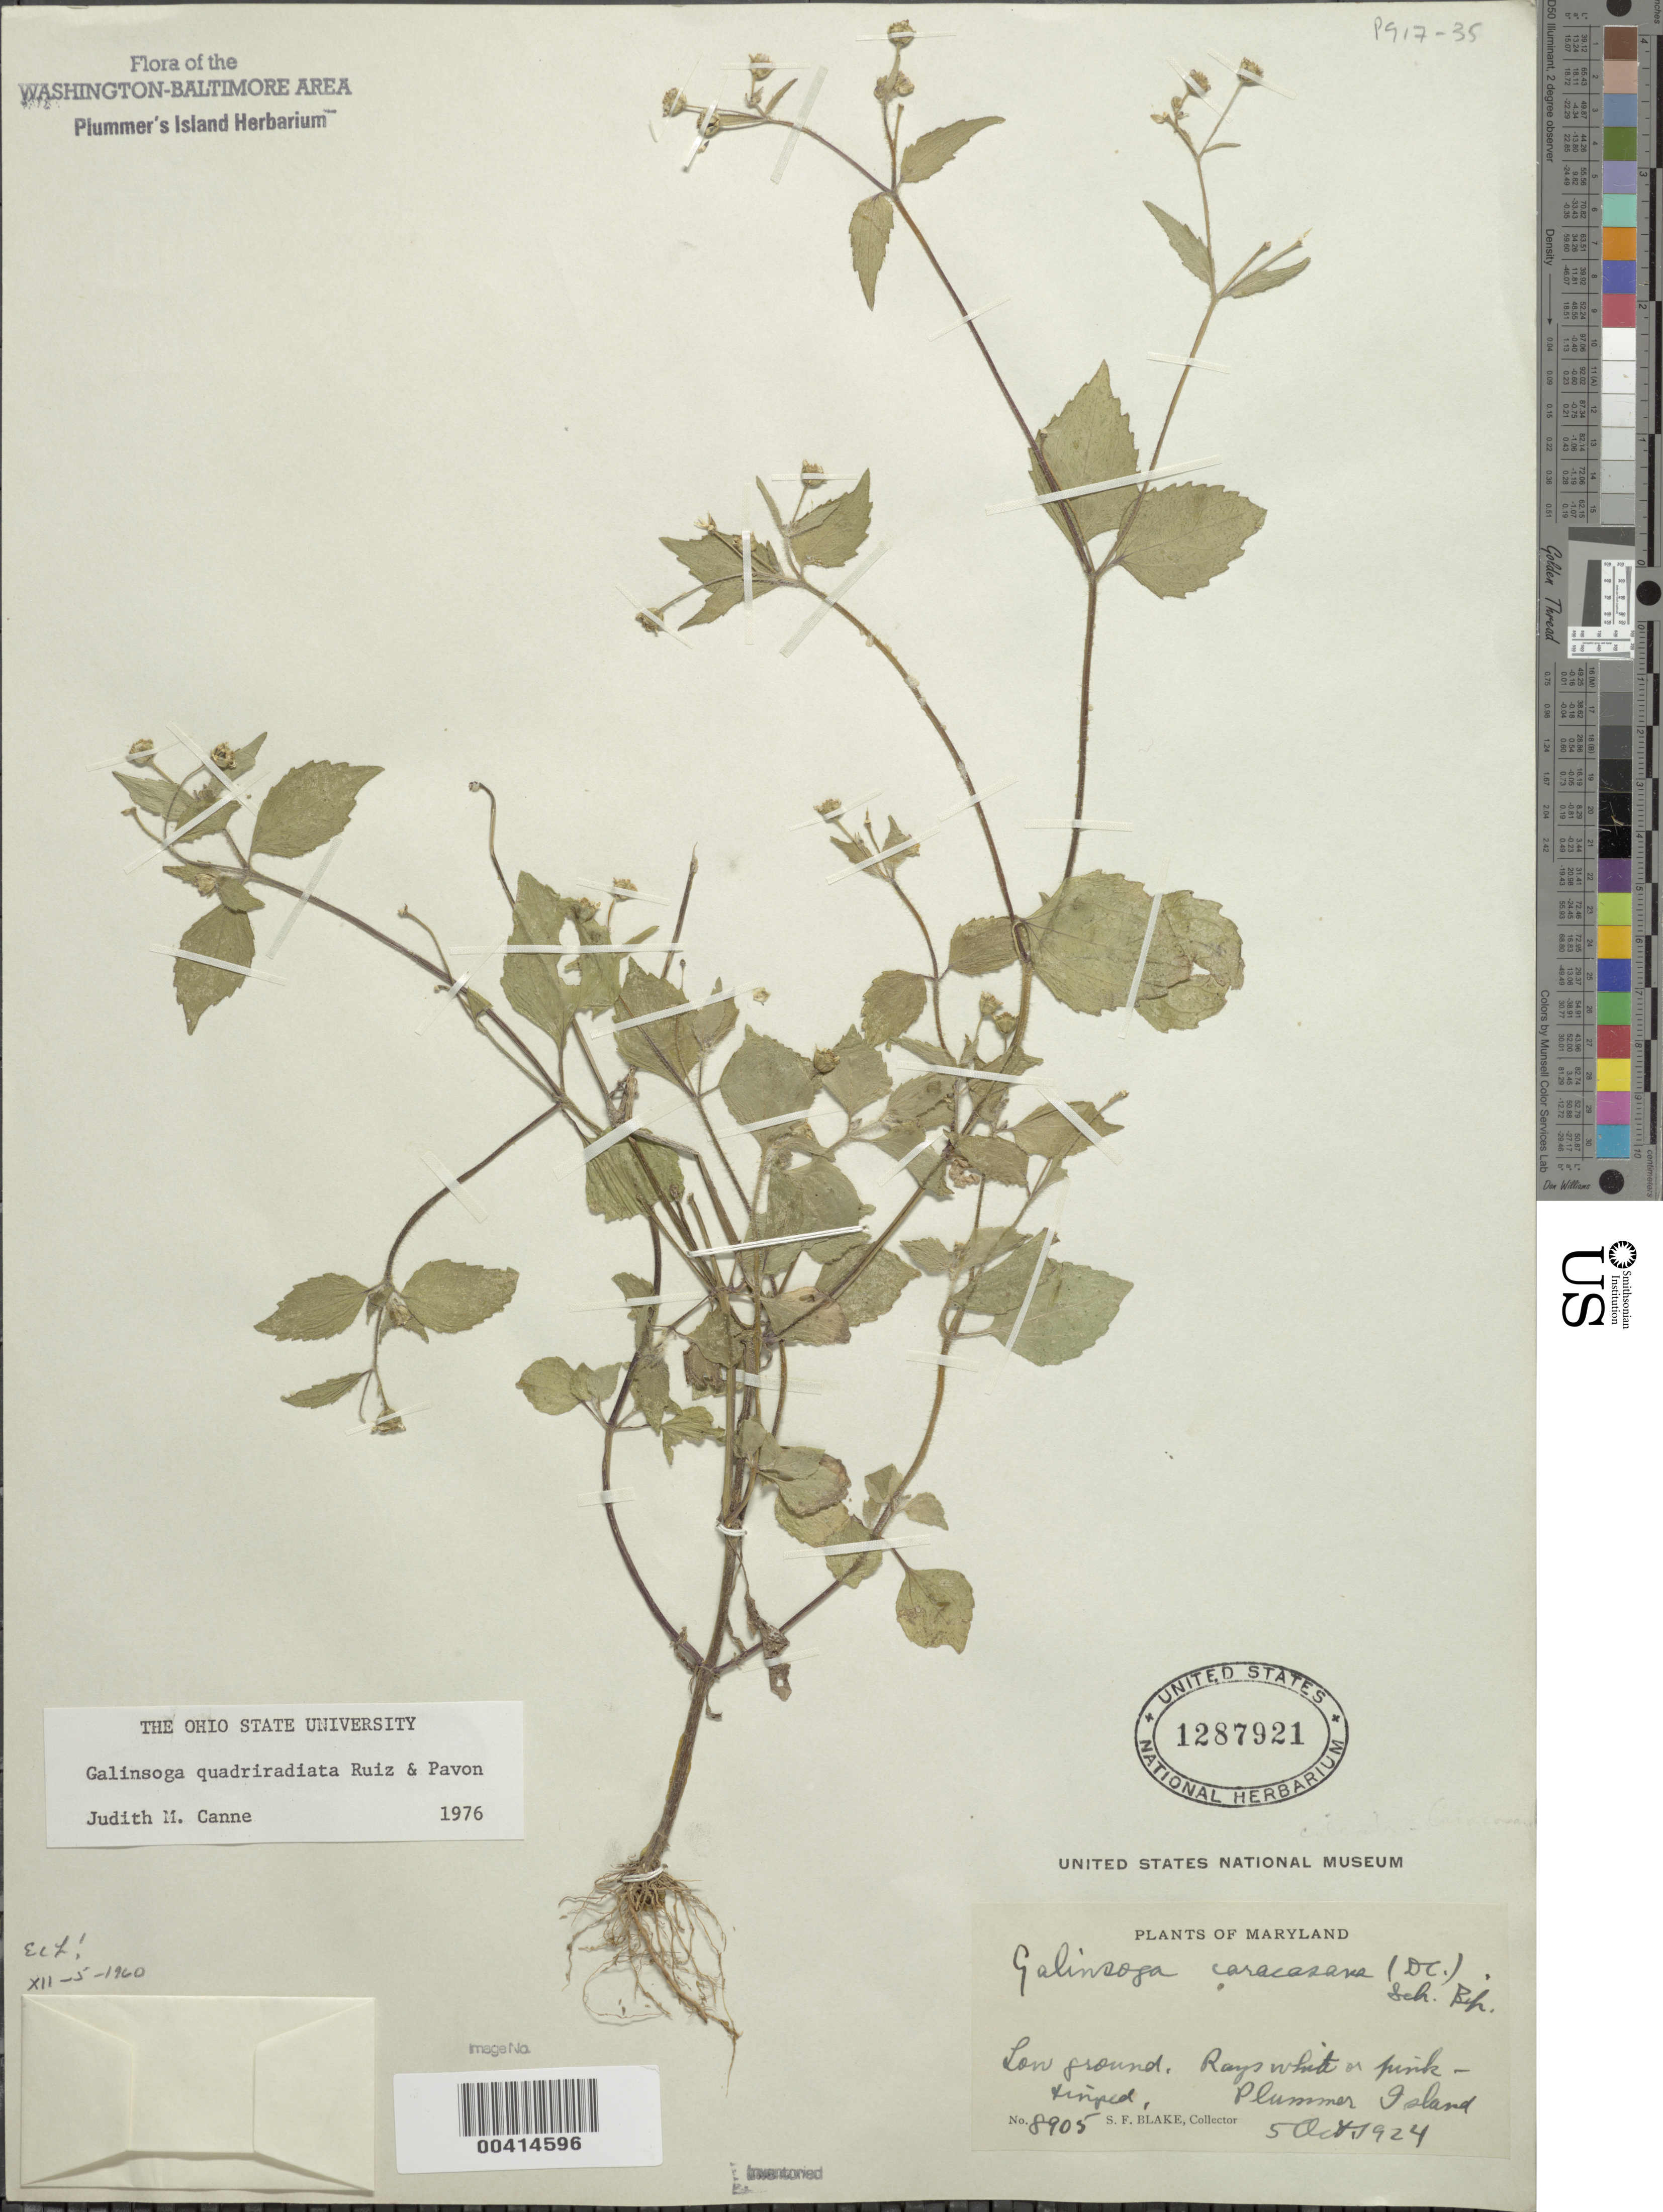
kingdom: Plantae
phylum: Tracheophyta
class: Magnoliopsida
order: Asterales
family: Asteraceae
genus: Galinsoga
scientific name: Galinsoga quadriradiata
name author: Ruiz & Pav.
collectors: S. Blake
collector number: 8905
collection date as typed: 05 Oct 1924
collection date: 1924-10-05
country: United States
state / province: Maryland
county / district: Montgomery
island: Plummers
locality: Plummer's Island C. & O. Canal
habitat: Low ground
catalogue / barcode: US 1287921